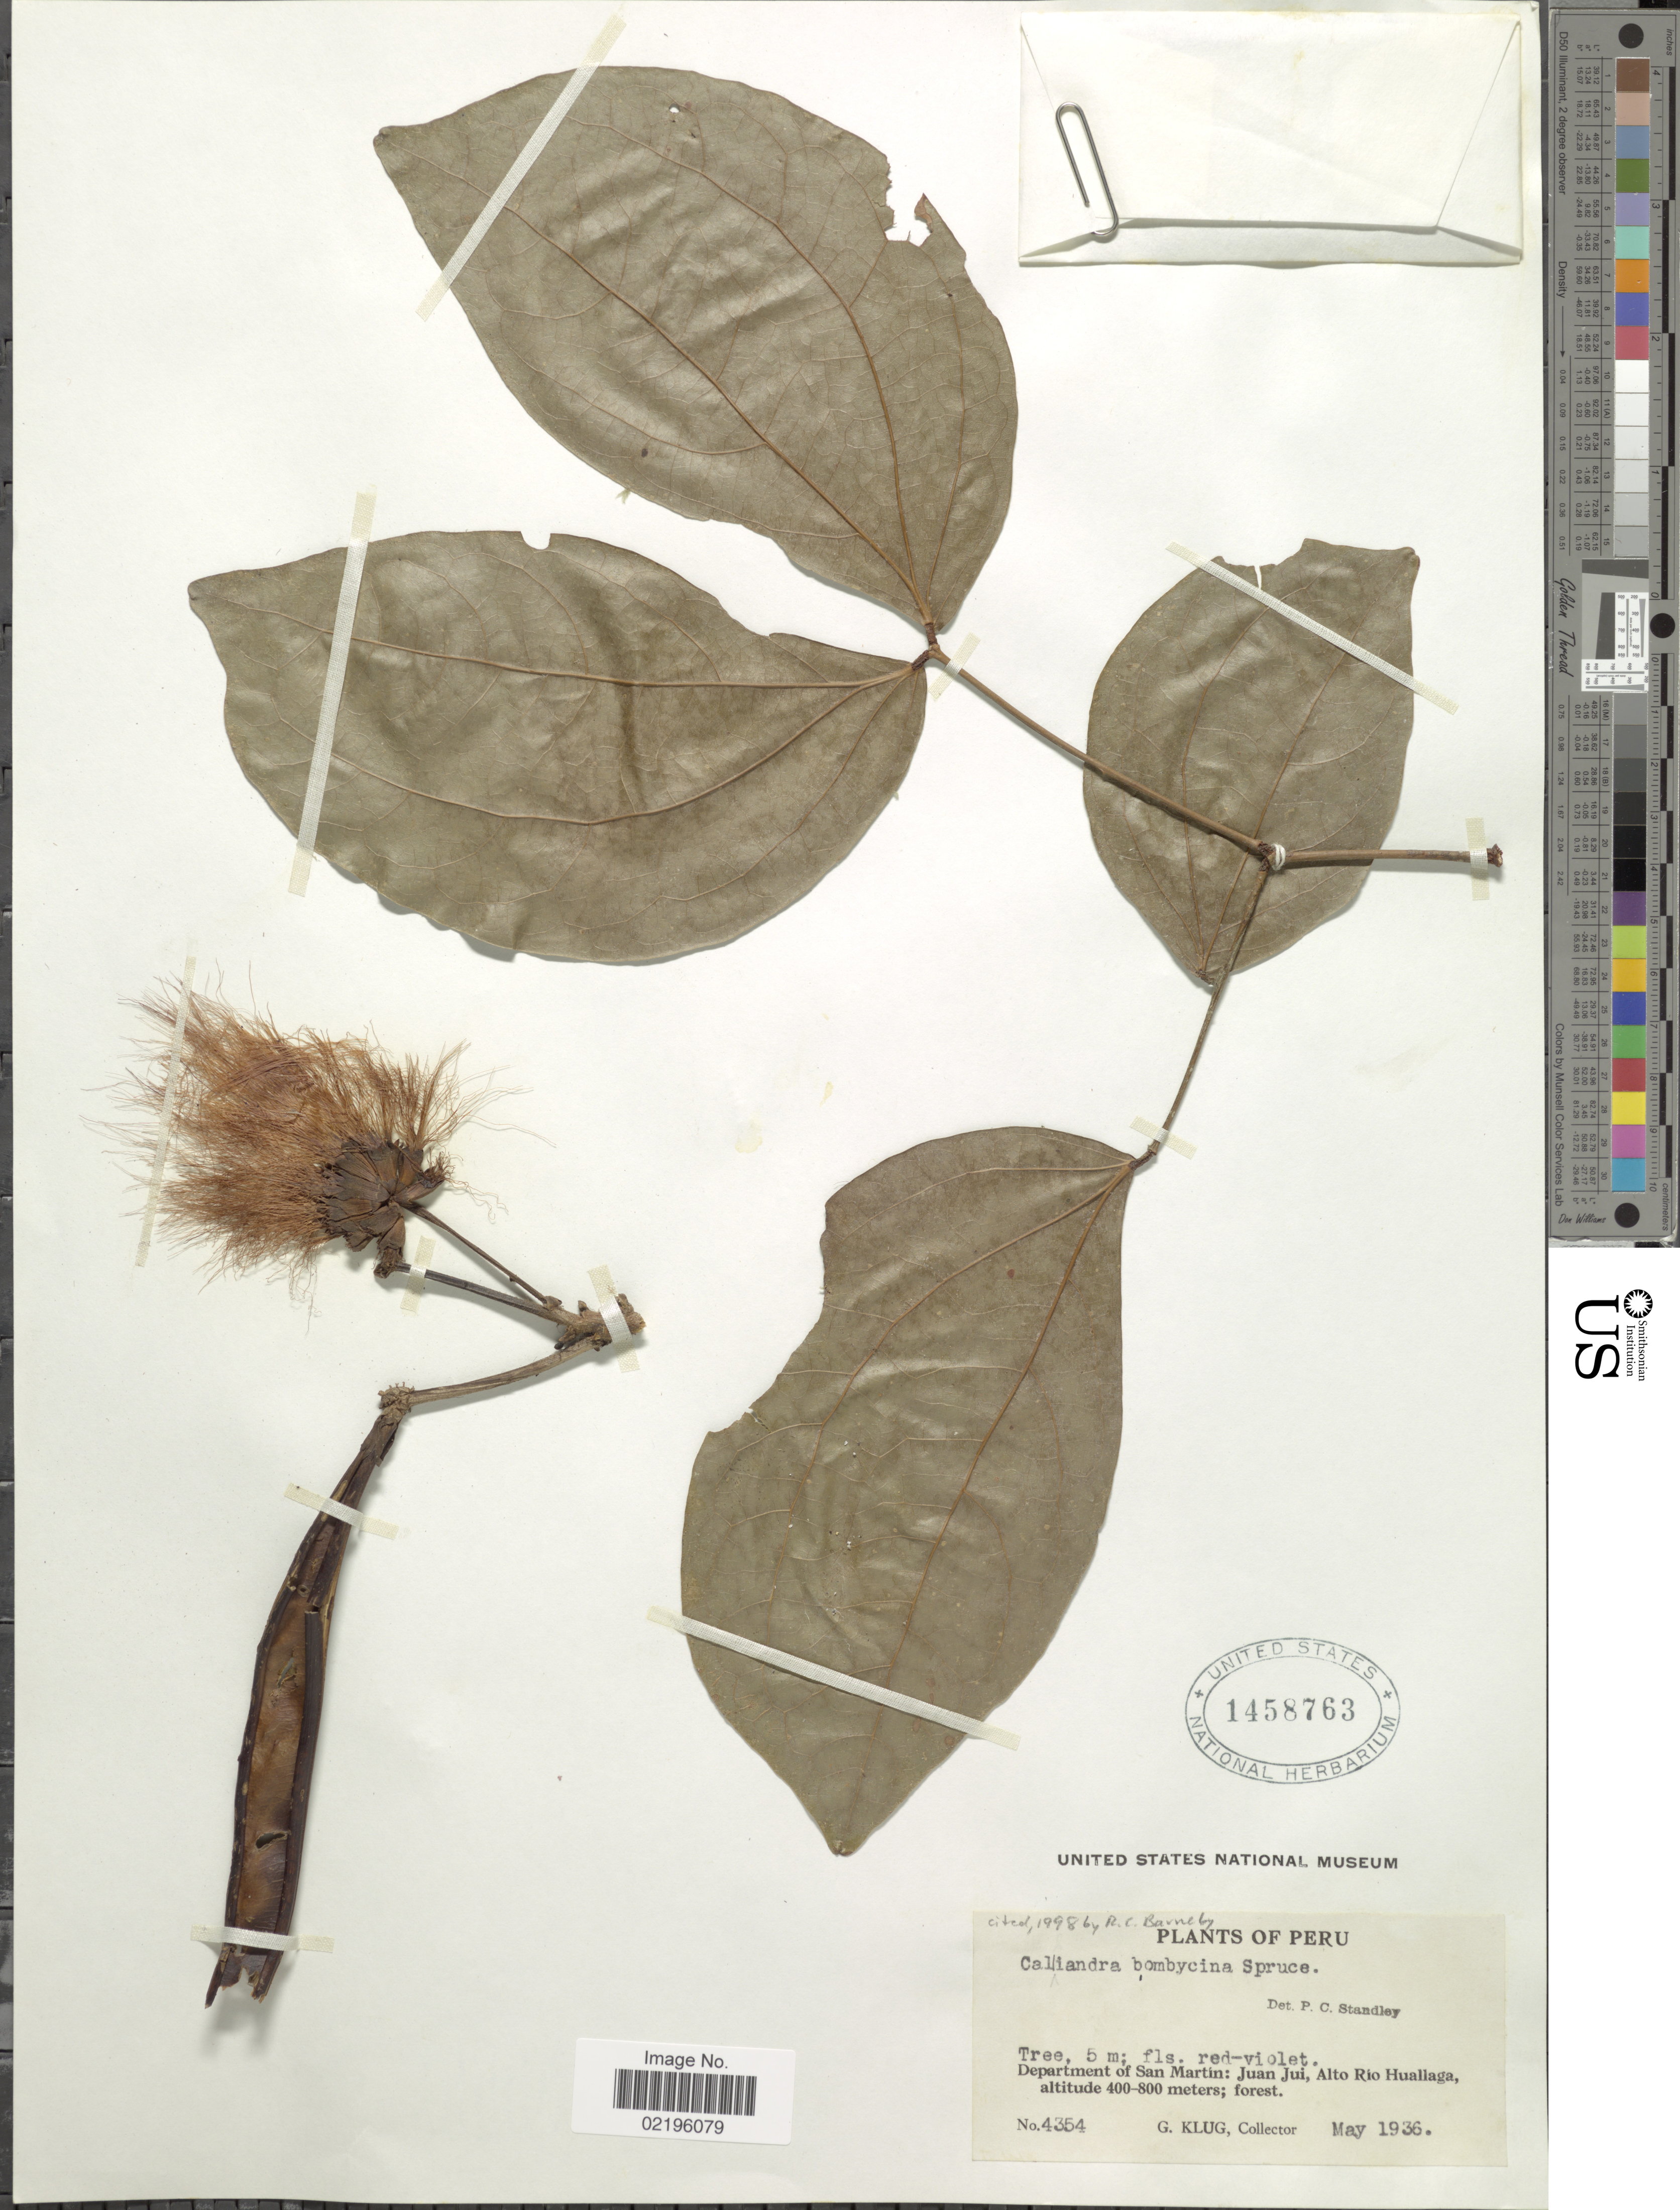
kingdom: Plantae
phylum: Tracheophyta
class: Magnoliopsida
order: Fabales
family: Fabaceae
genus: Calliandra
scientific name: Calliandra bombycina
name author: Benth. ex Spruce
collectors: G. Klug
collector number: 4354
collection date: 1936-05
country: Peru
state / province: San Martín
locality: Department of San Martin: Juan Jui, Alto Rio Huallaga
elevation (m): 400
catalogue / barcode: US 1458763